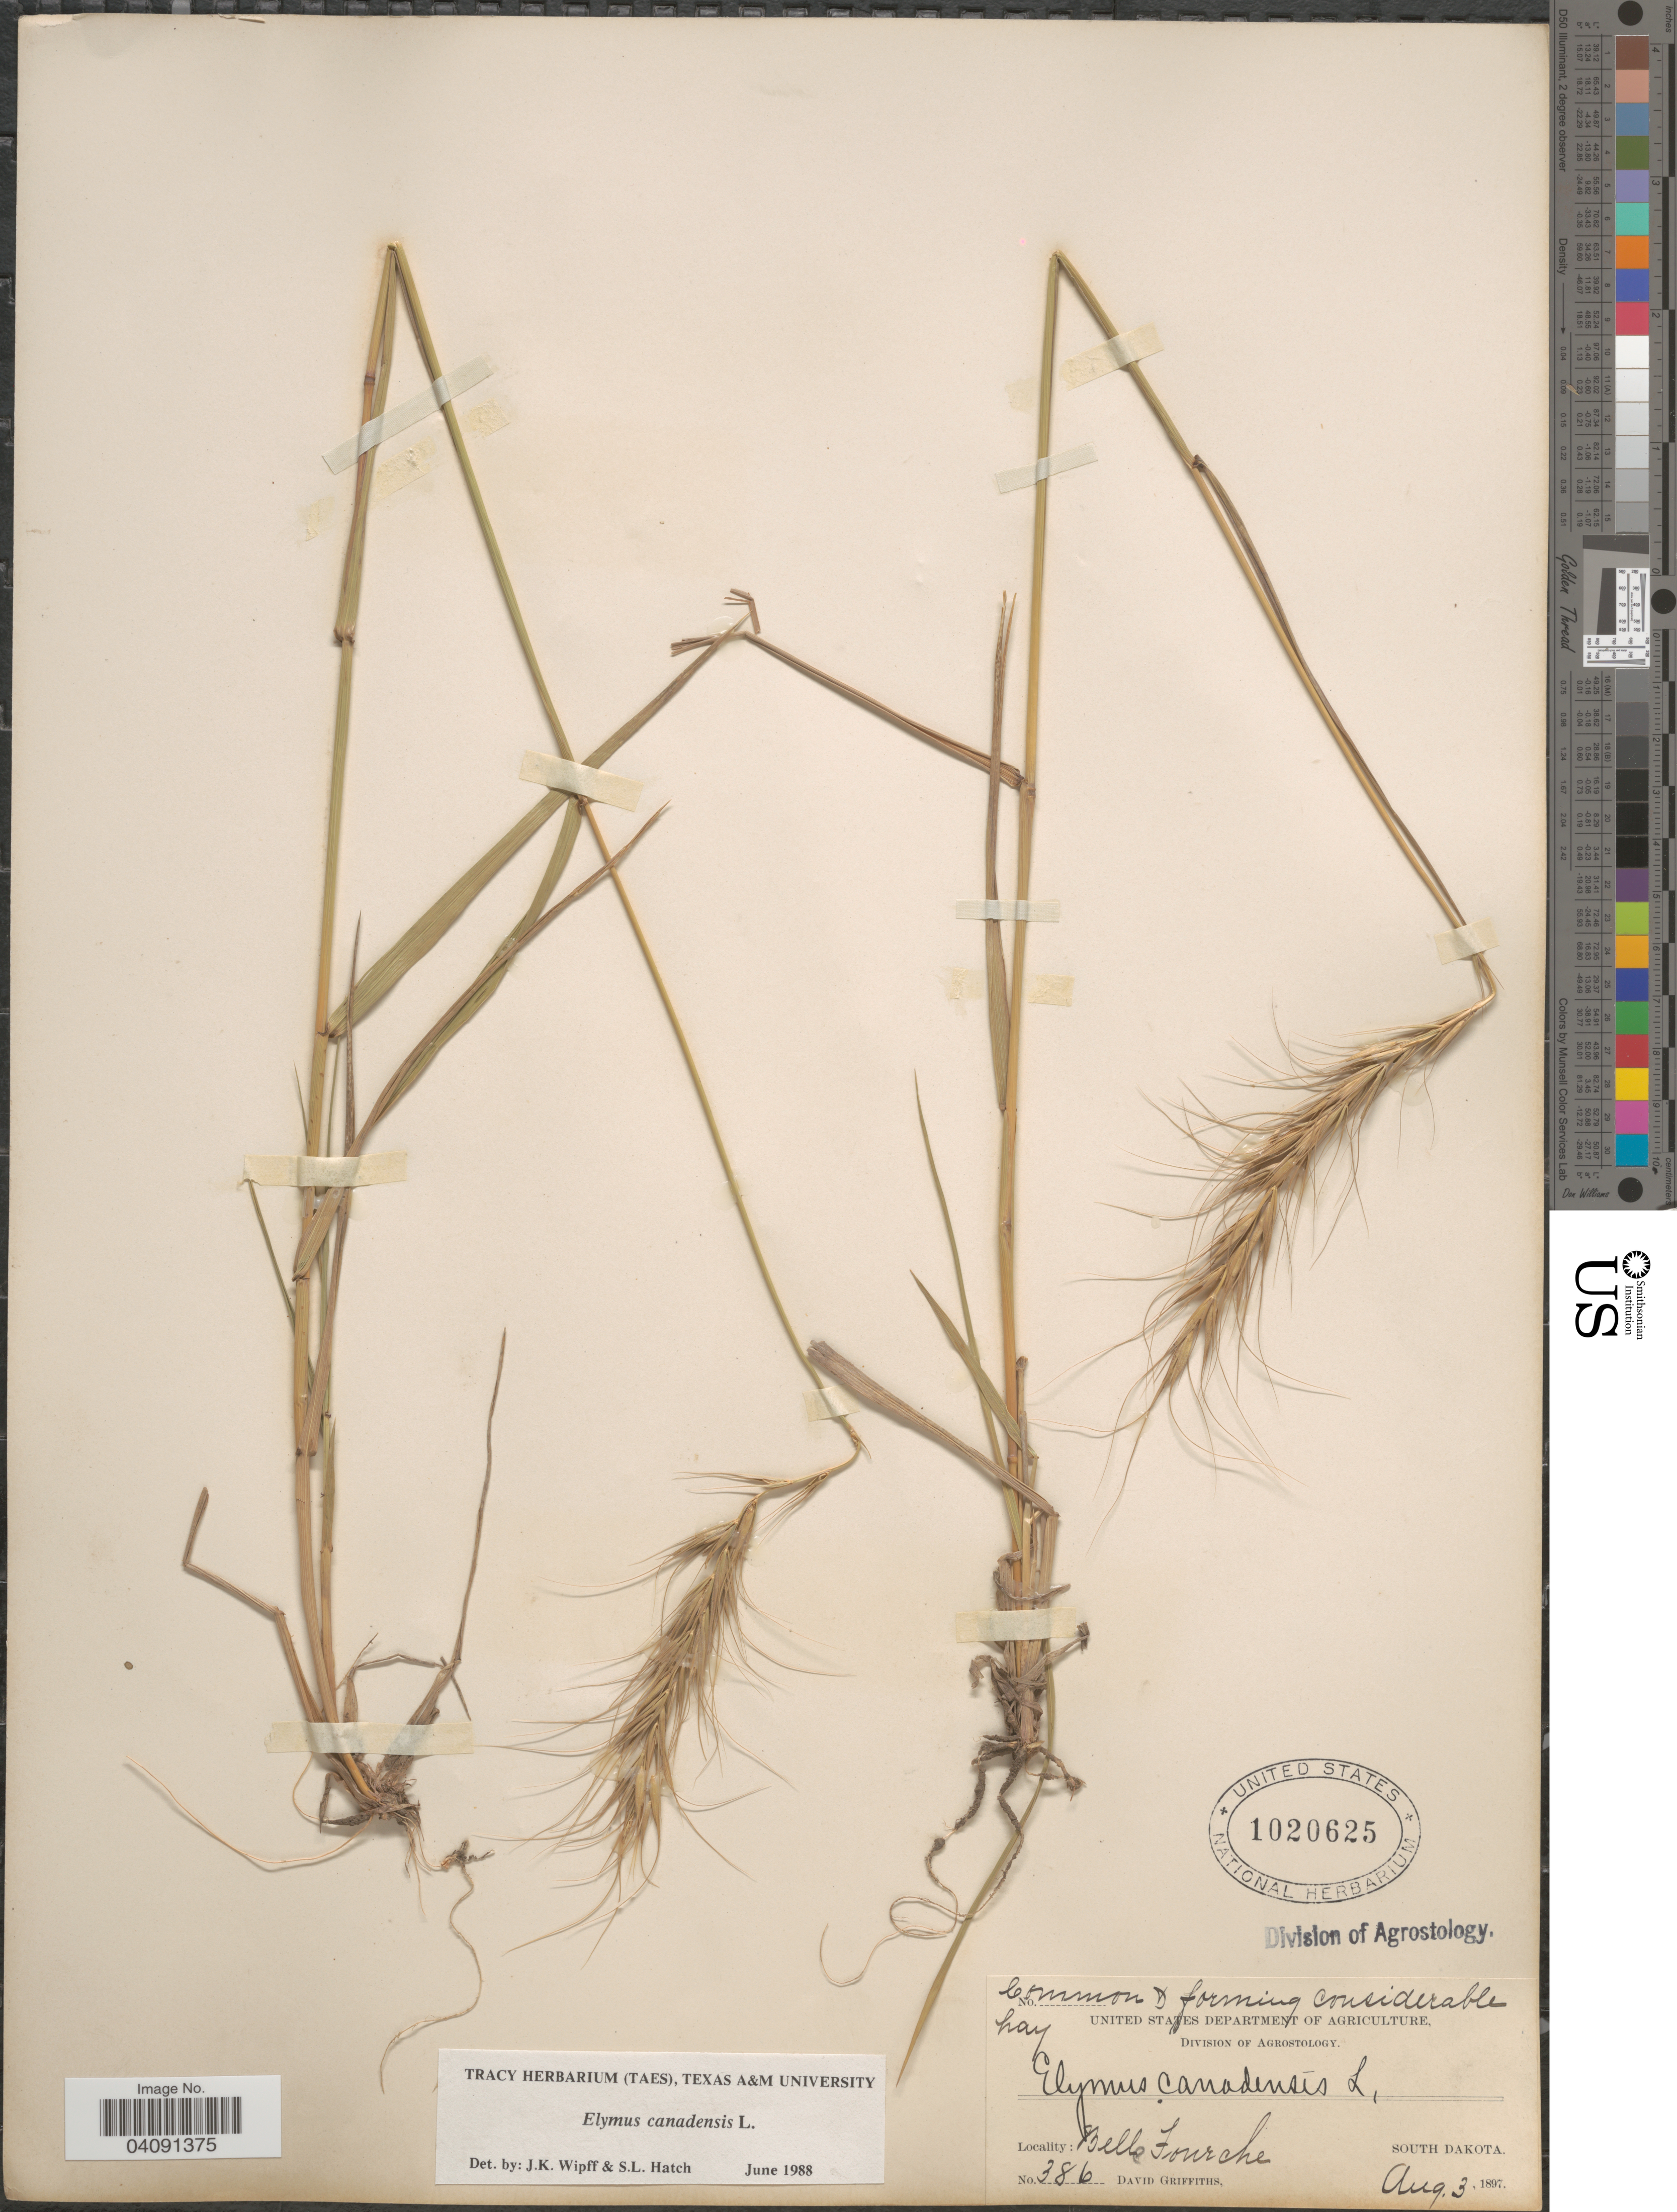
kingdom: Plantae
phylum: Tracheophyta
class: Liliopsida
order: Poales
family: Poaceae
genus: Elymus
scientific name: Elymus canadensis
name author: L.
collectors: D. Griffiths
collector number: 386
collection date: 1897-08-03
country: United States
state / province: South Dakota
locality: Bell Fourche.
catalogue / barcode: US 1020625